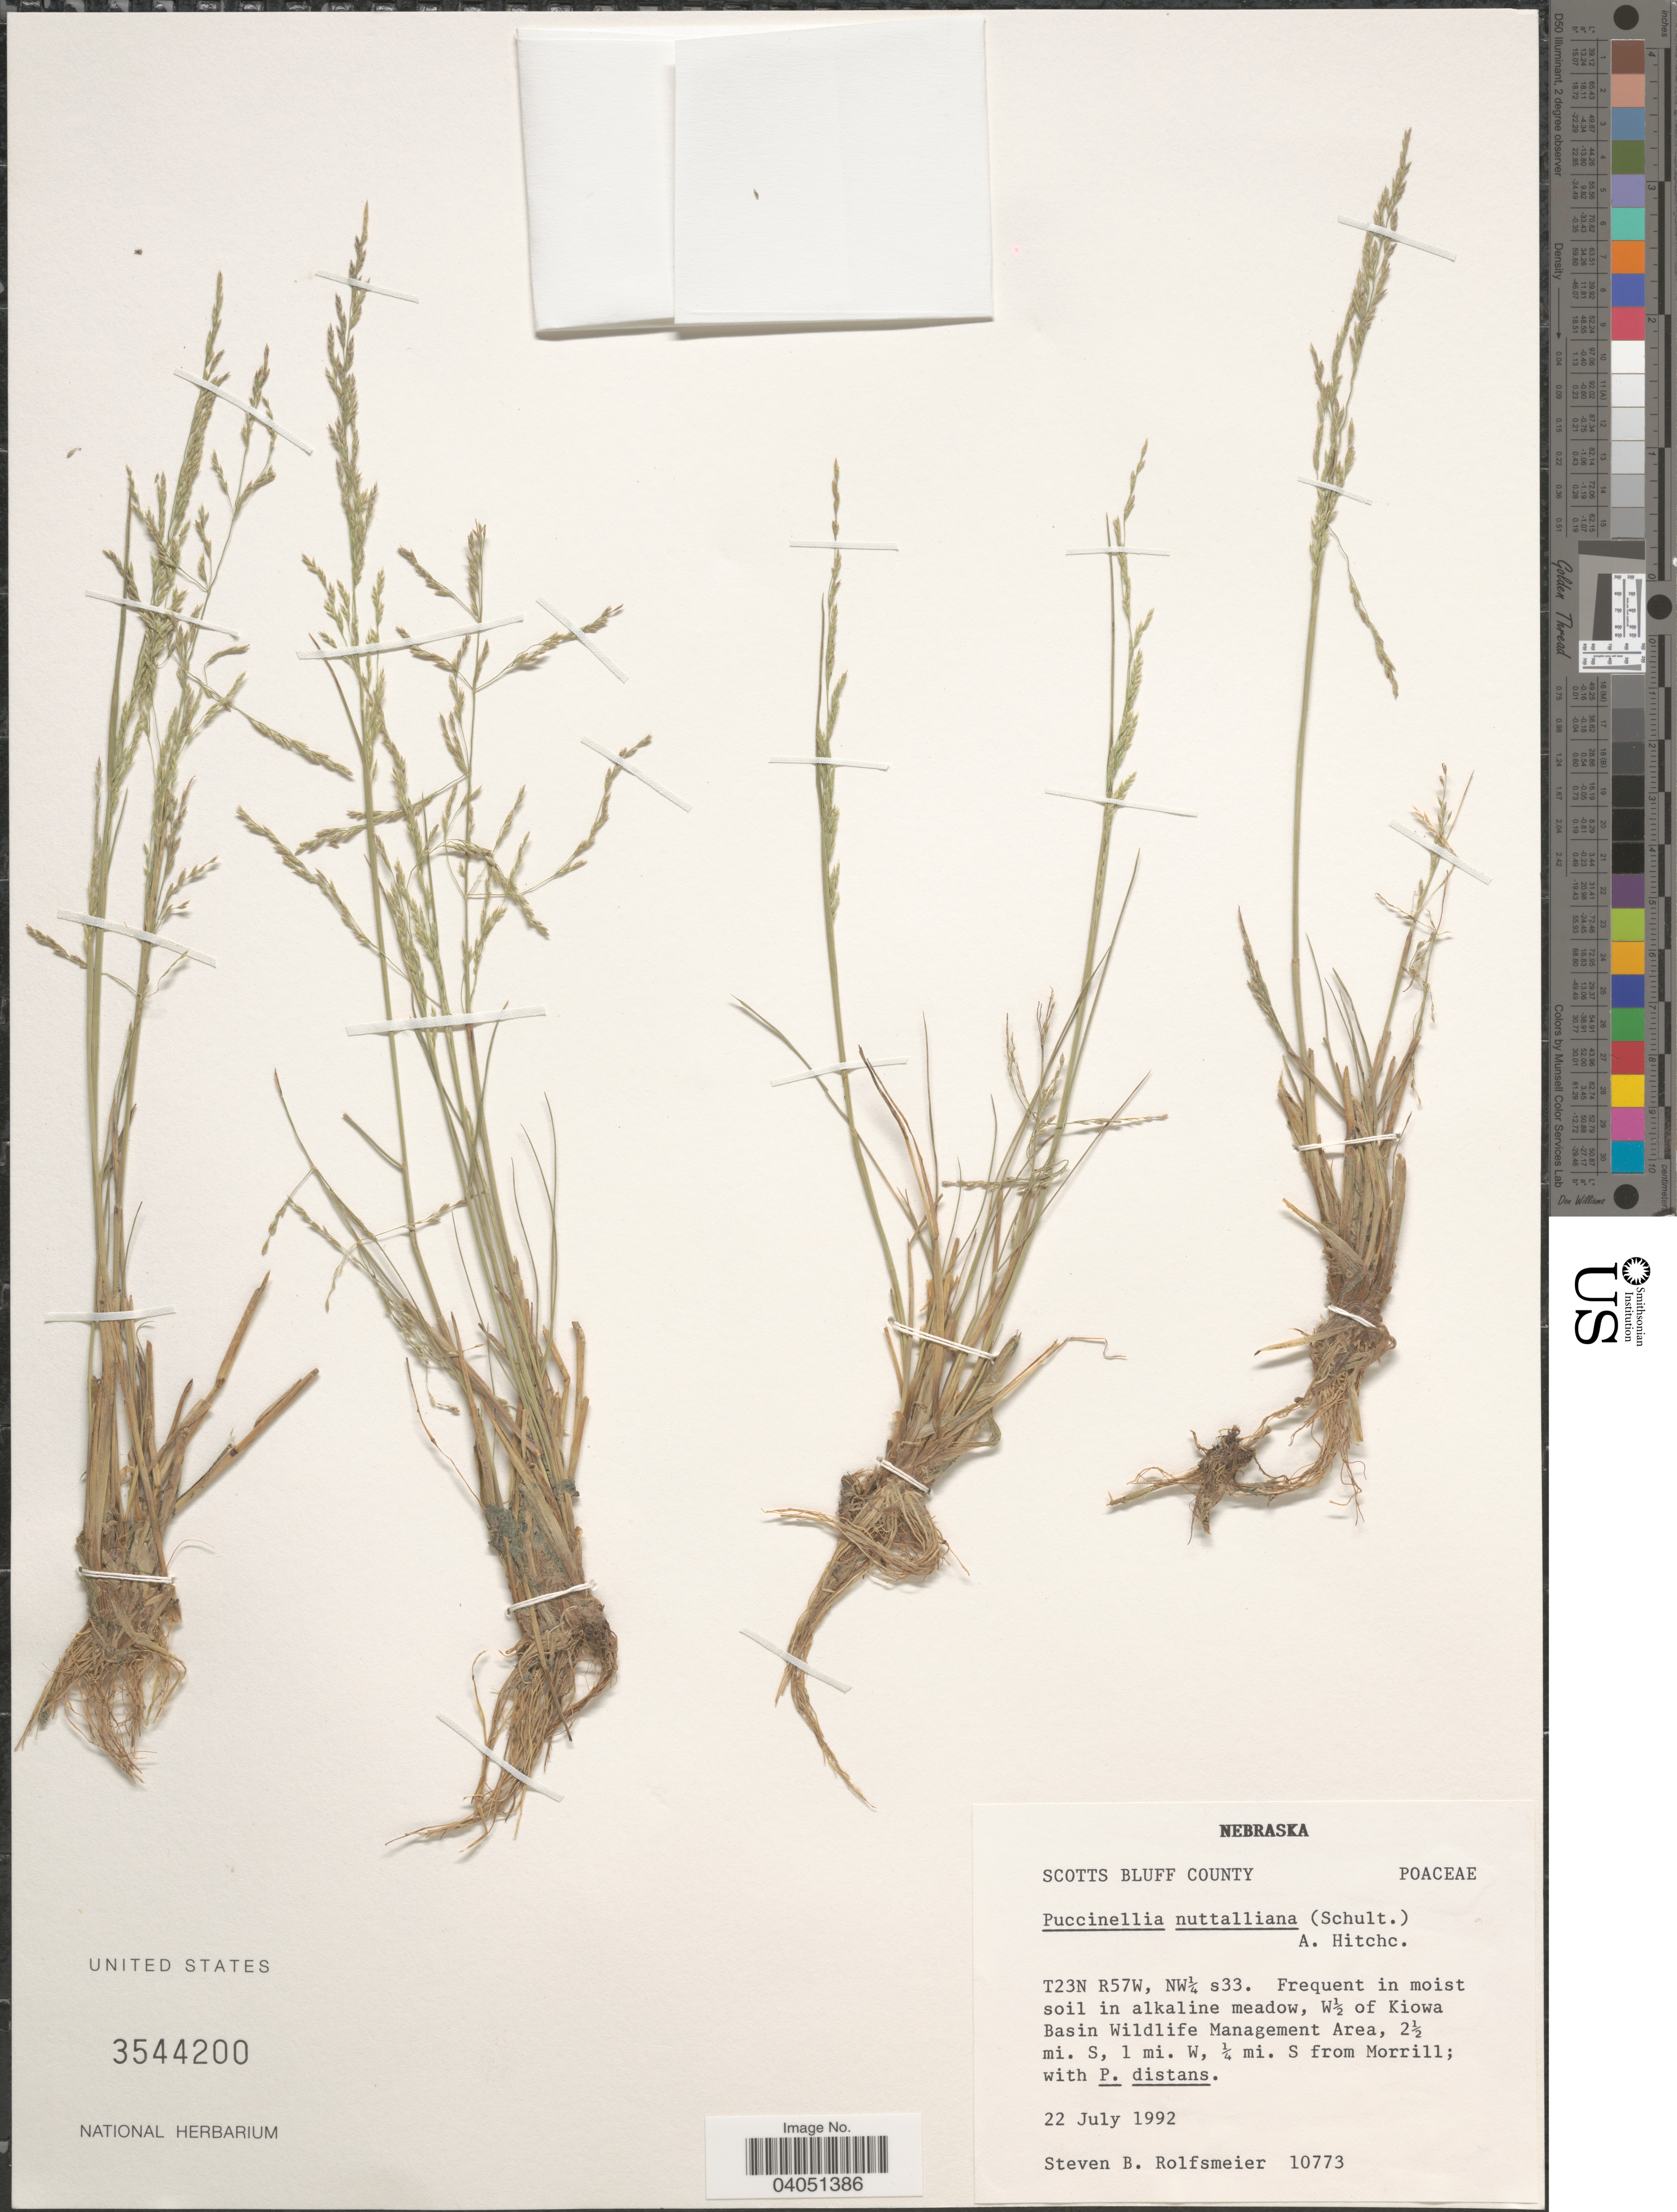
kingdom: Plantae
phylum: Tracheophyta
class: Liliopsida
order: Poales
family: Poaceae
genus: Puccinellia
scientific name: Puccinellia nuttalliana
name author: (Schult.) Hitchc.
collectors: S. Rolfsmeier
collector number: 10773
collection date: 1992-07-22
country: United States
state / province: Nebraska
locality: Scotts Bluff County. T23N R57W, NW¼ s33. in moist soil in alkaline meadow, W½ of Kiowa Basin Wildlife Management Area, 2½ mi. S, 1 mi. W, ¼ mi S. from Morrill.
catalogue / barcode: US 3544200